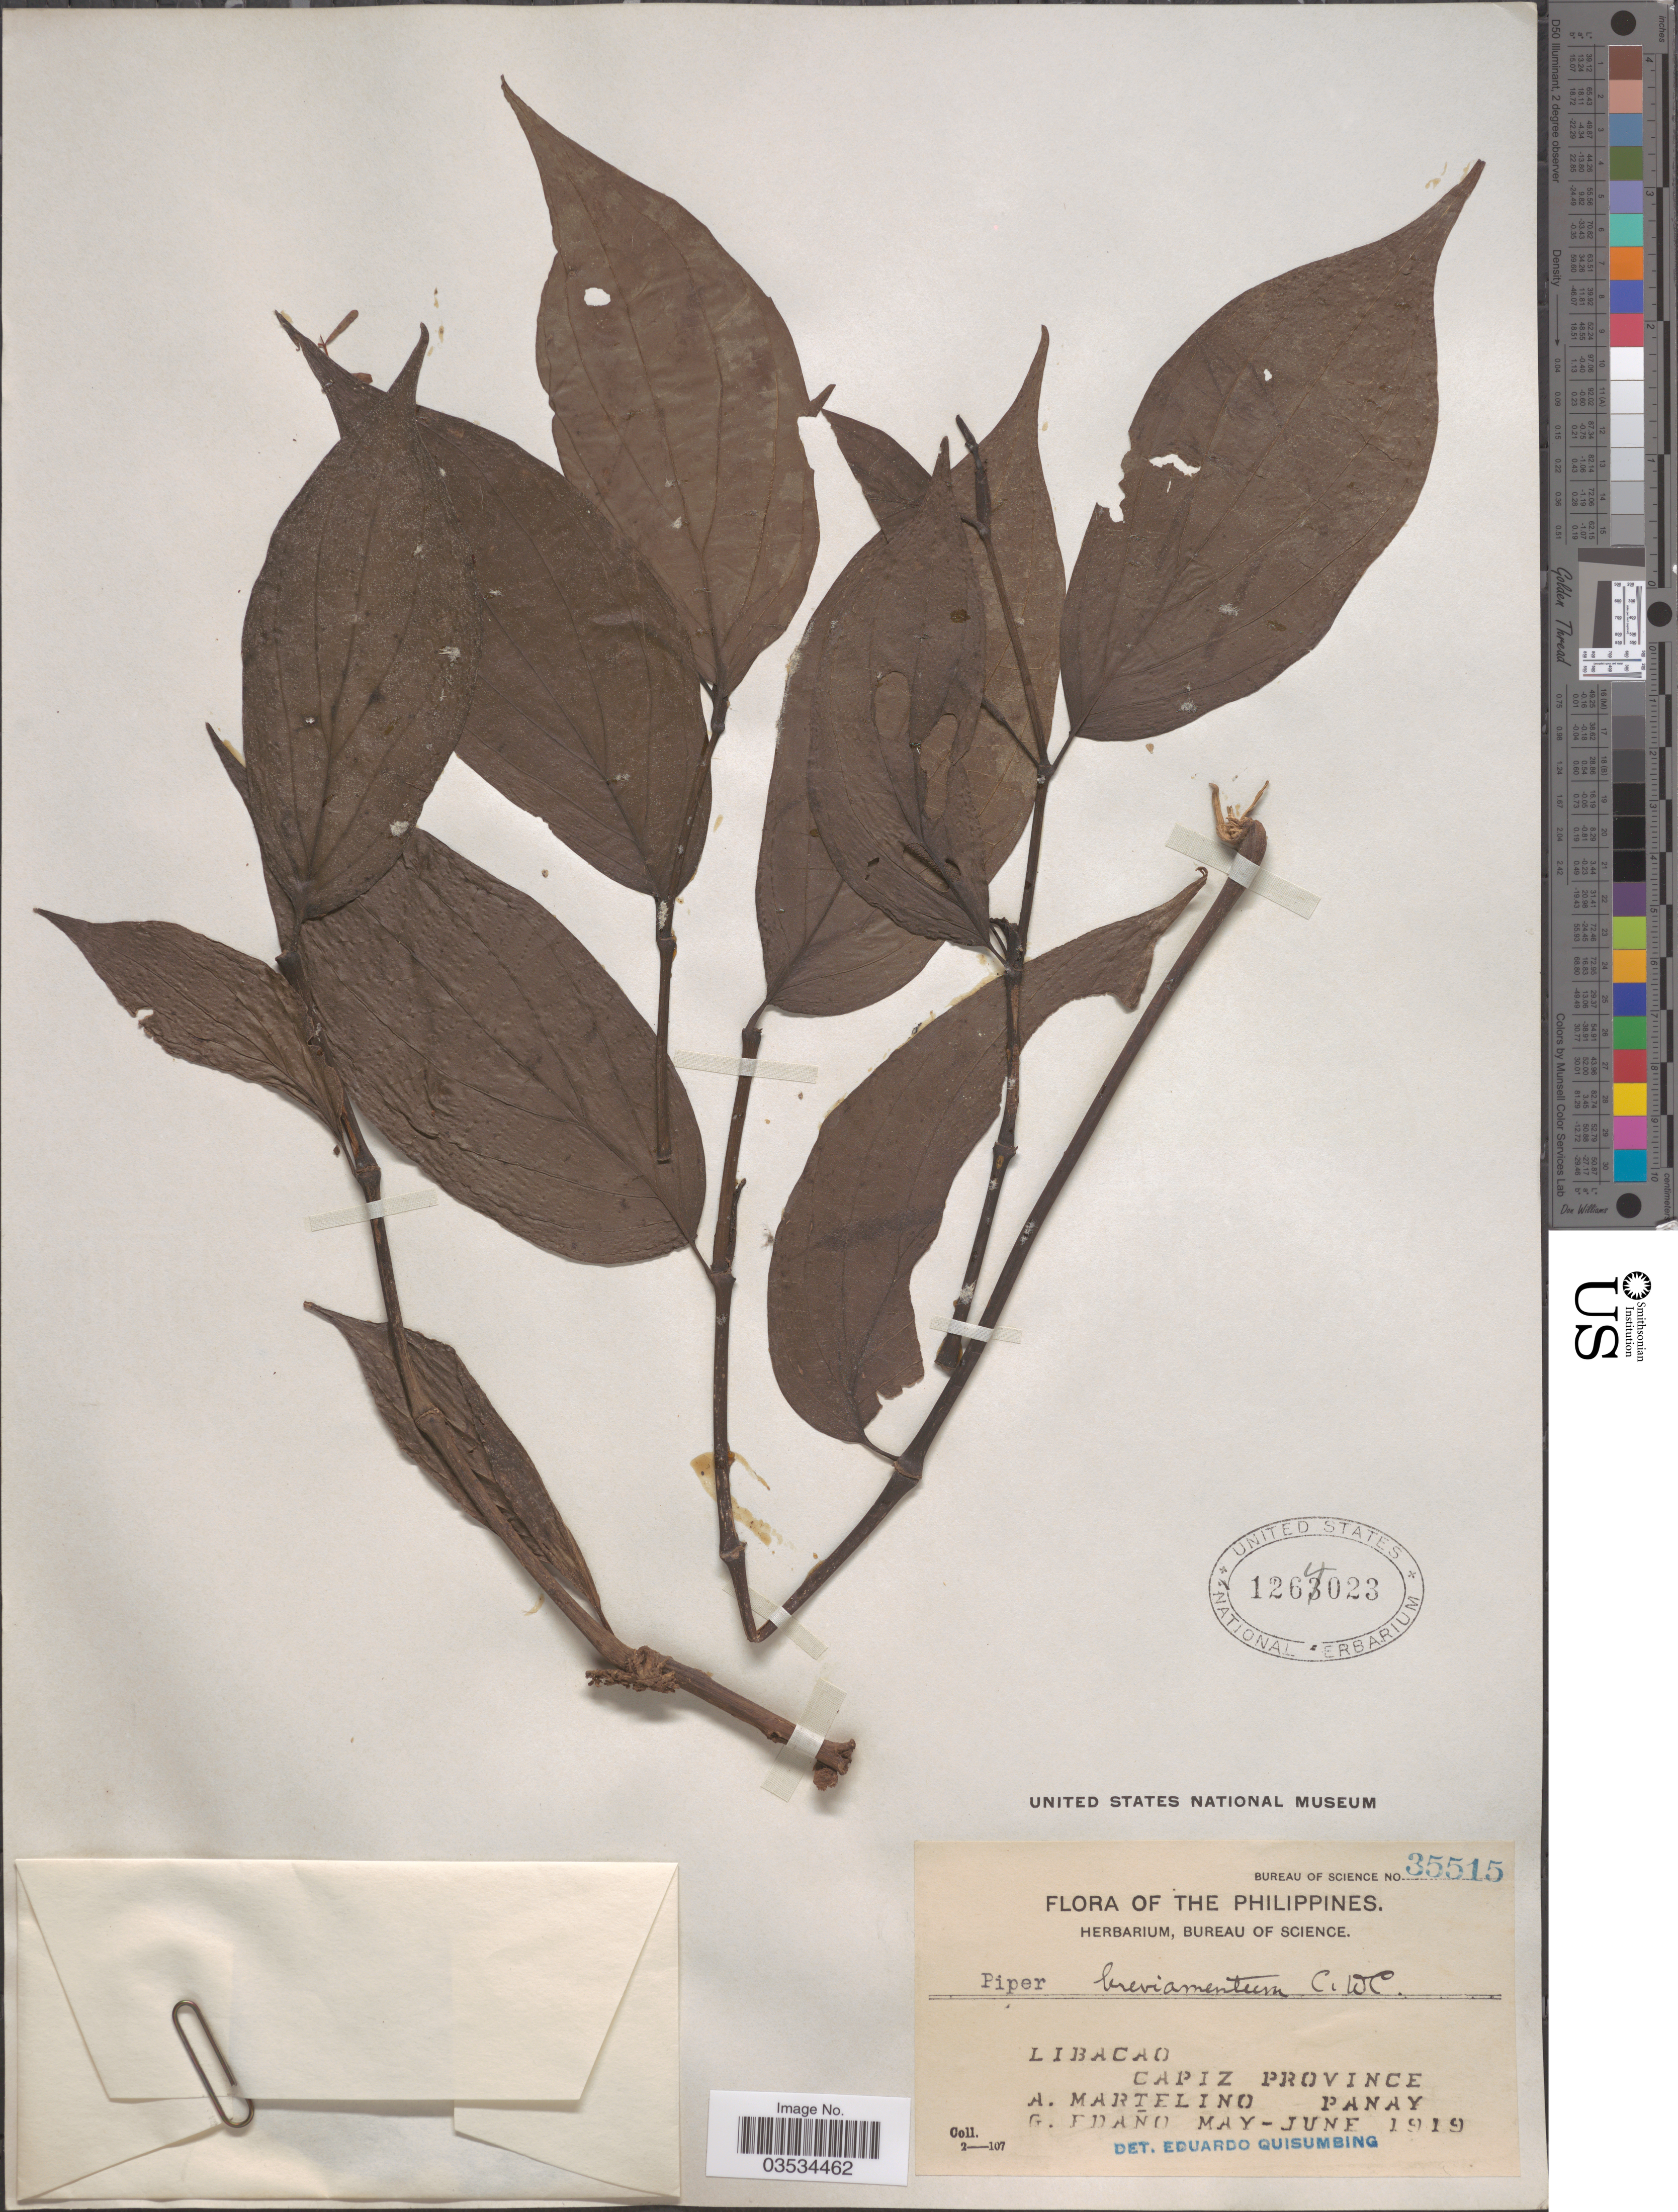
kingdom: Plantae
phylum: Tracheophyta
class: Magnoliopsida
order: Piperales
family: Piperaceae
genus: Piper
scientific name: Piper breviamentum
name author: C. DC.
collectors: A. Martelino & G. Edaño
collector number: Bureau of Science 35515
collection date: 1919-05/1919-06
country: Philippines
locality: Libacao. Capiz Province. Panay.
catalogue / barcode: US 1264023